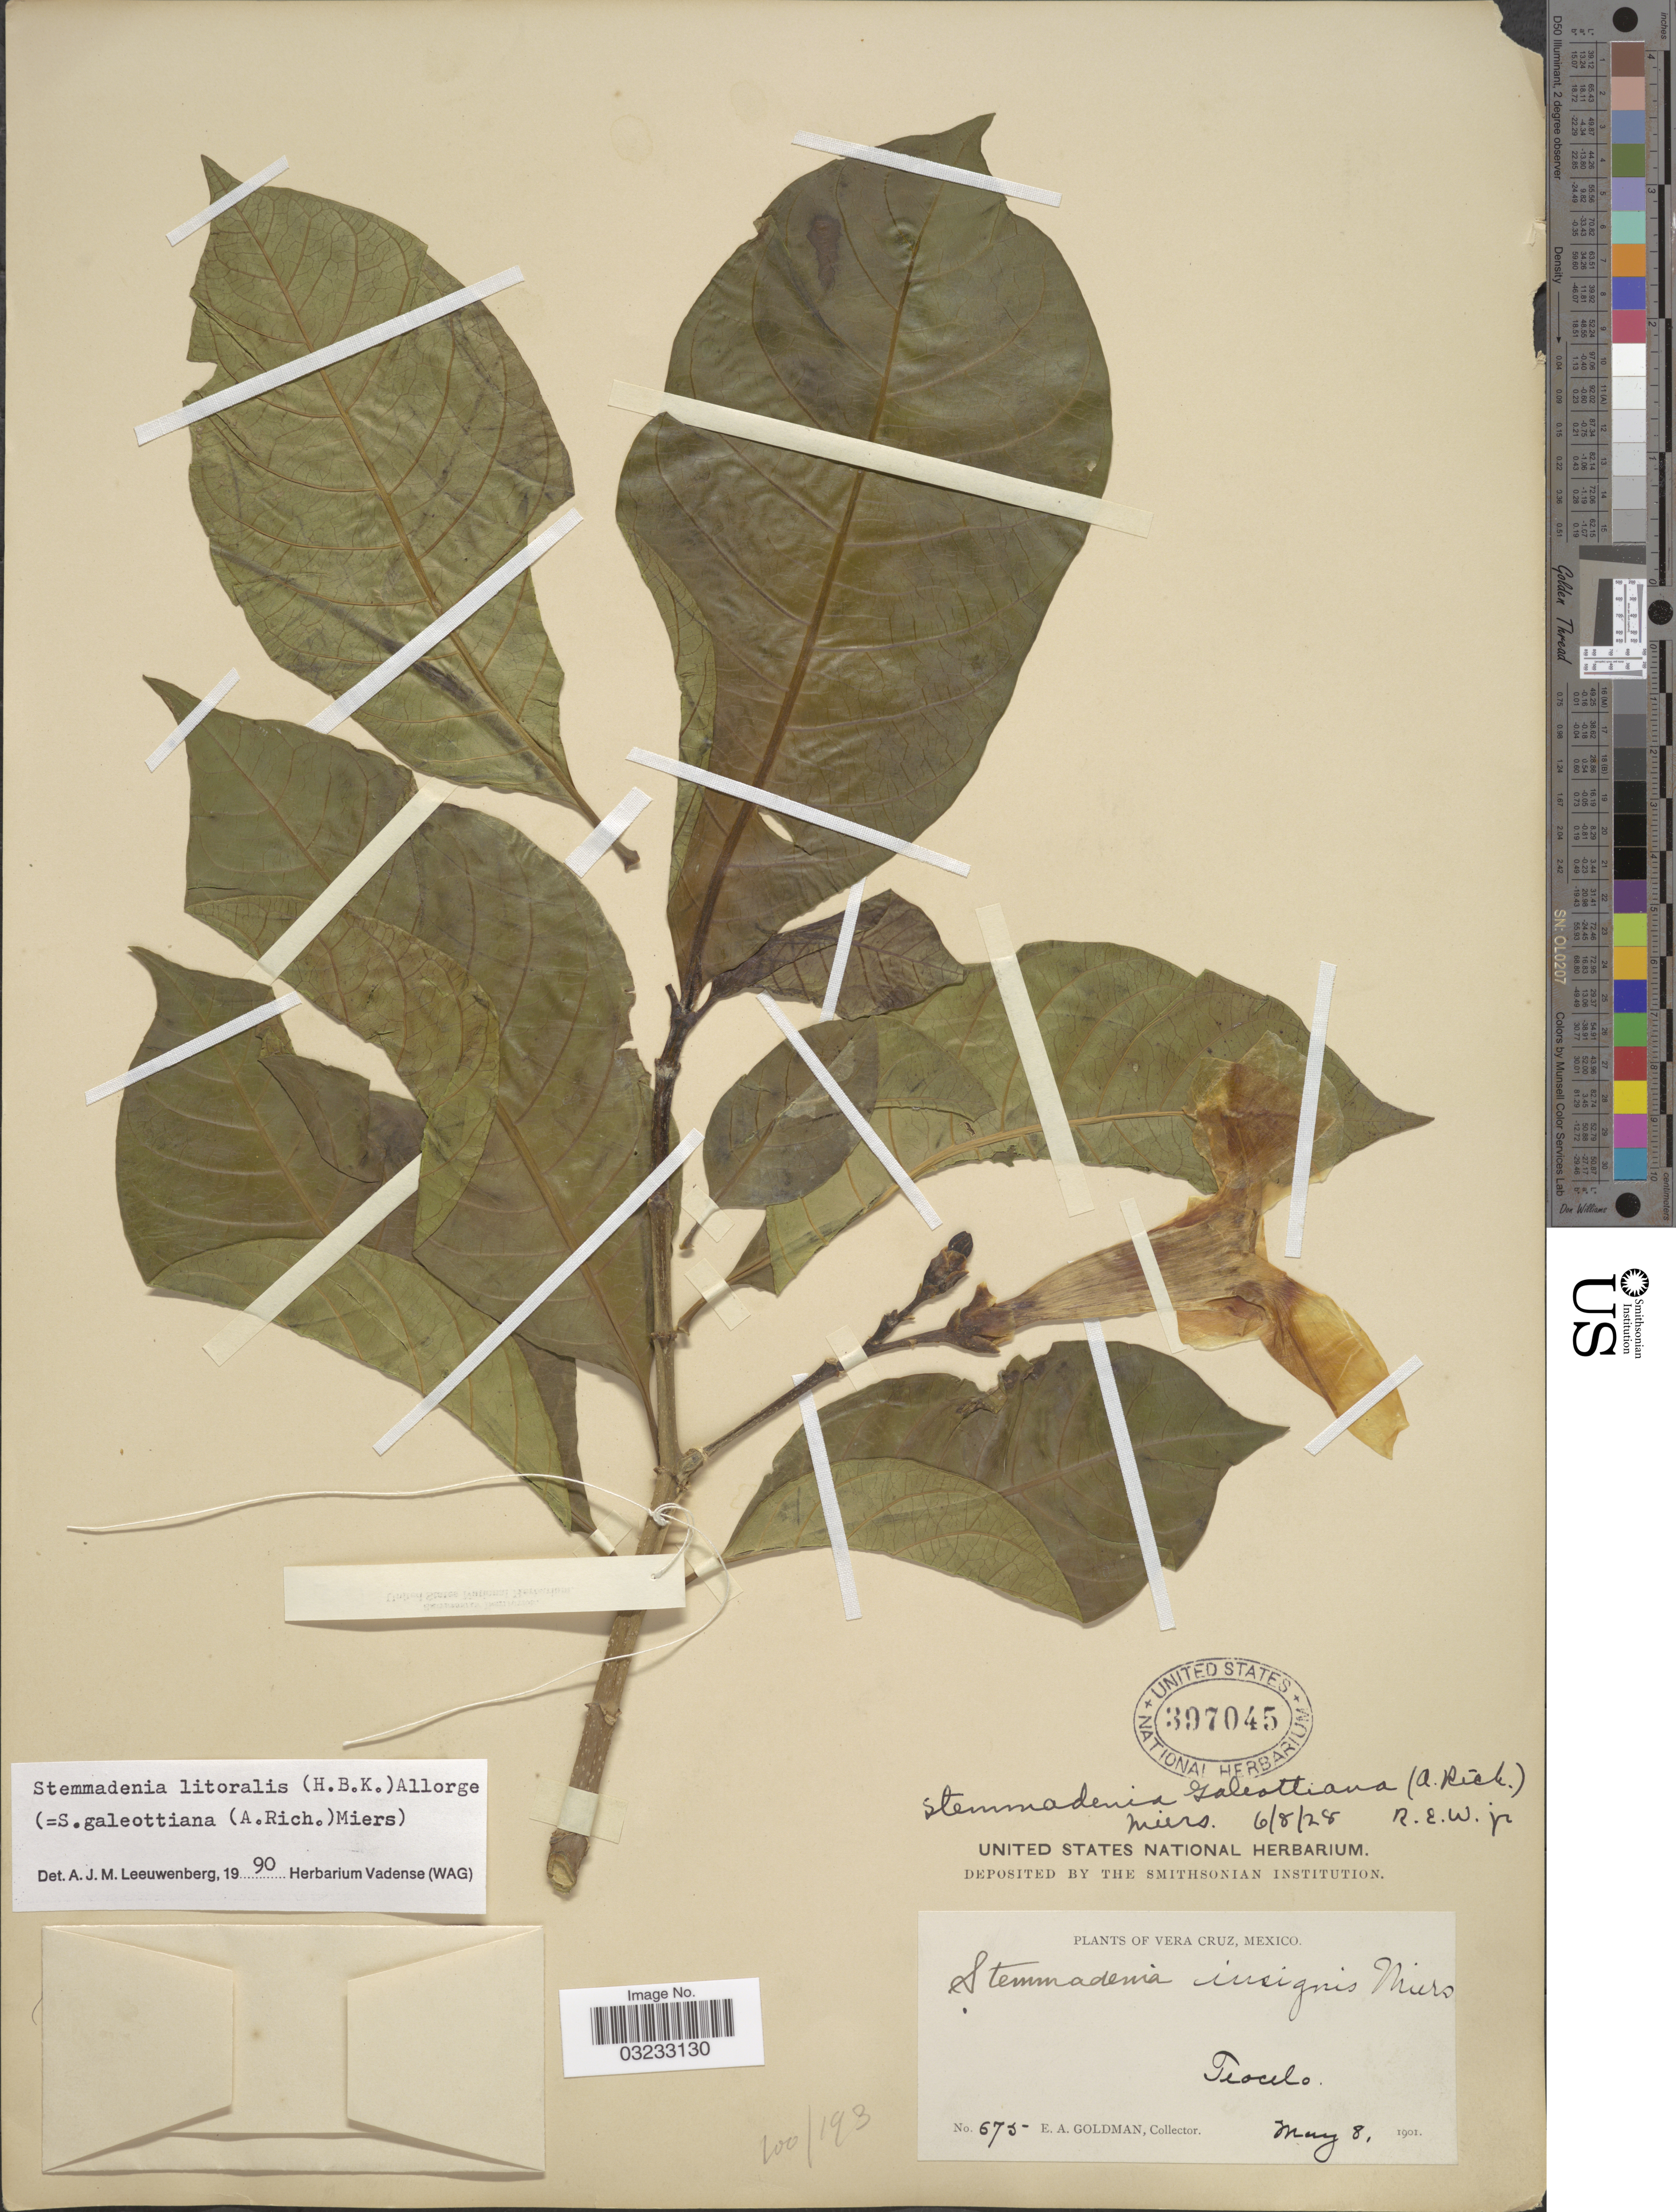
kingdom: Plantae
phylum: Tracheophyta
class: Magnoliopsida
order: Gentianales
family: Apocynaceae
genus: Stemmadenia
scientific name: Stemmadenia litoralis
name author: (Kunth) L. Allorge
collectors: E. A. Goldman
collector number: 675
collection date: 1901-05-08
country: Mexico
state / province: Veracruz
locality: Vera Cruz. Teocelo.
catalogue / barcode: US 397045